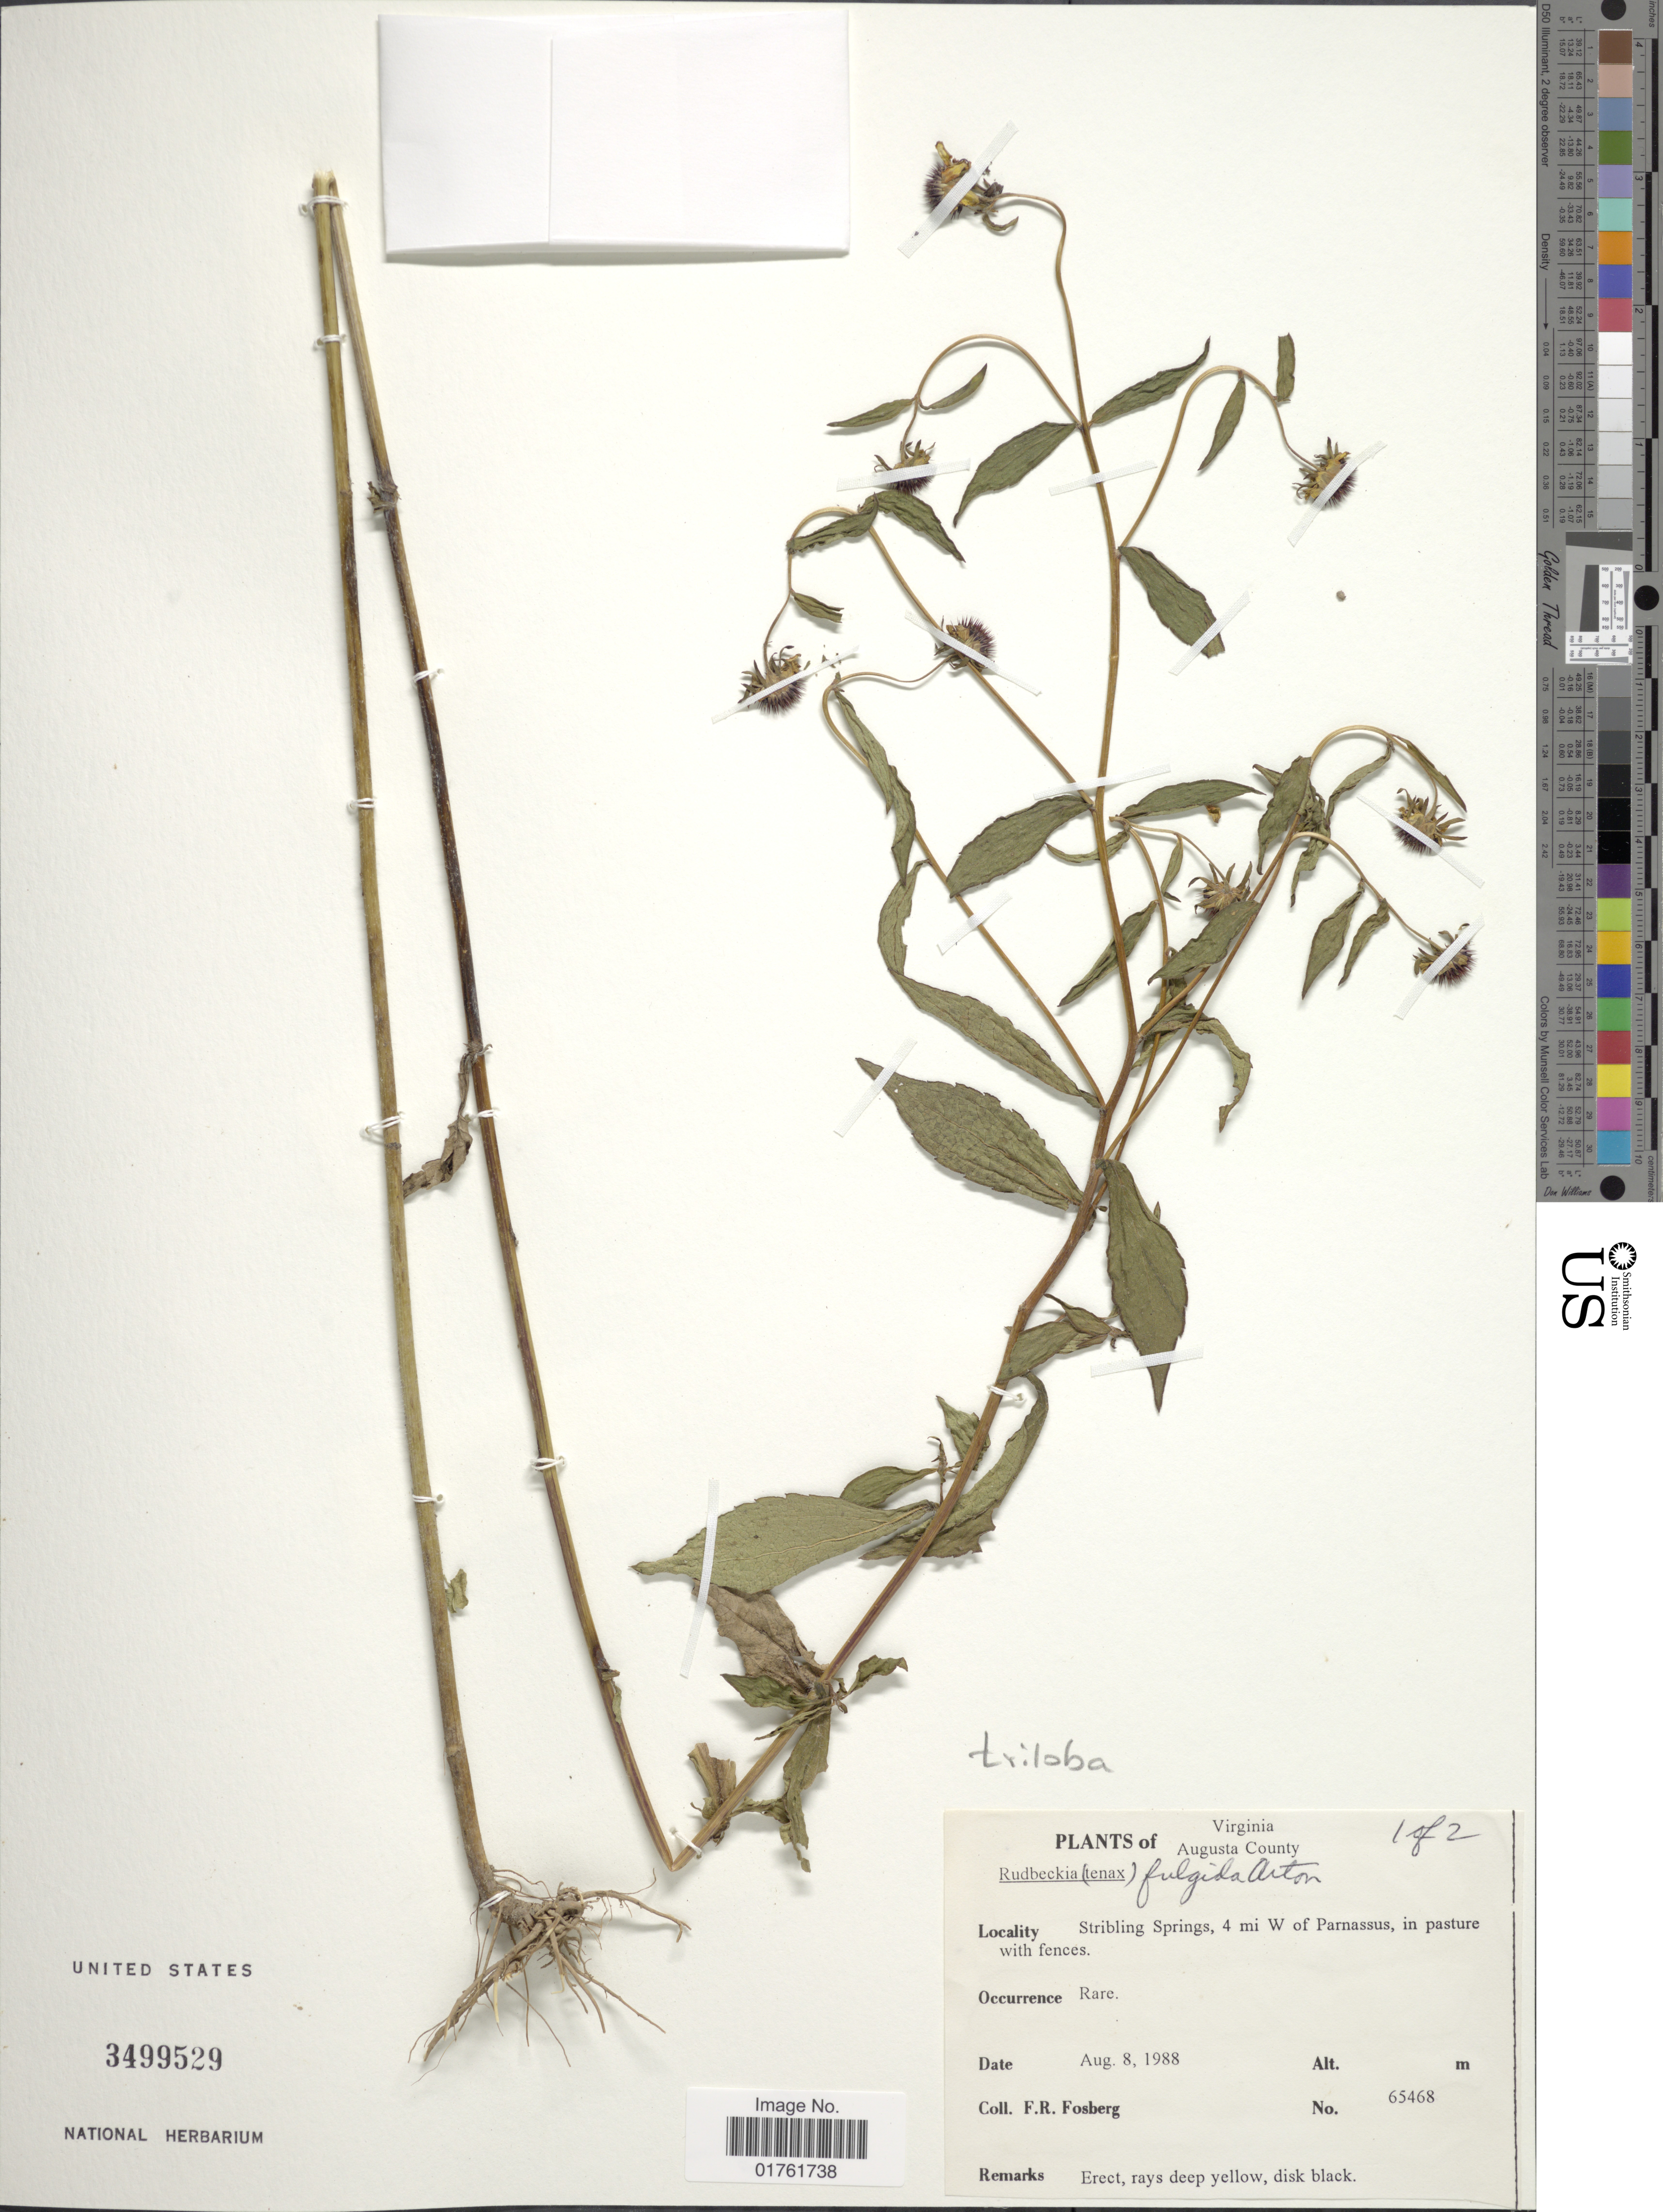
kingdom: Plantae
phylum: Tracheophyta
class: Magnoliopsida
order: Asterales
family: Asteraceae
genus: Rudbeckia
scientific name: Rudbeckia triloba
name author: L.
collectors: F. R. Fosberg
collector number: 65468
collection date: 1988-08-08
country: United States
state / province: Virginia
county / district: Augusta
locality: Augusta County, Stribling Springs, 4 mi W of Parnassus, in pasture with fences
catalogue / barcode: US 3499529